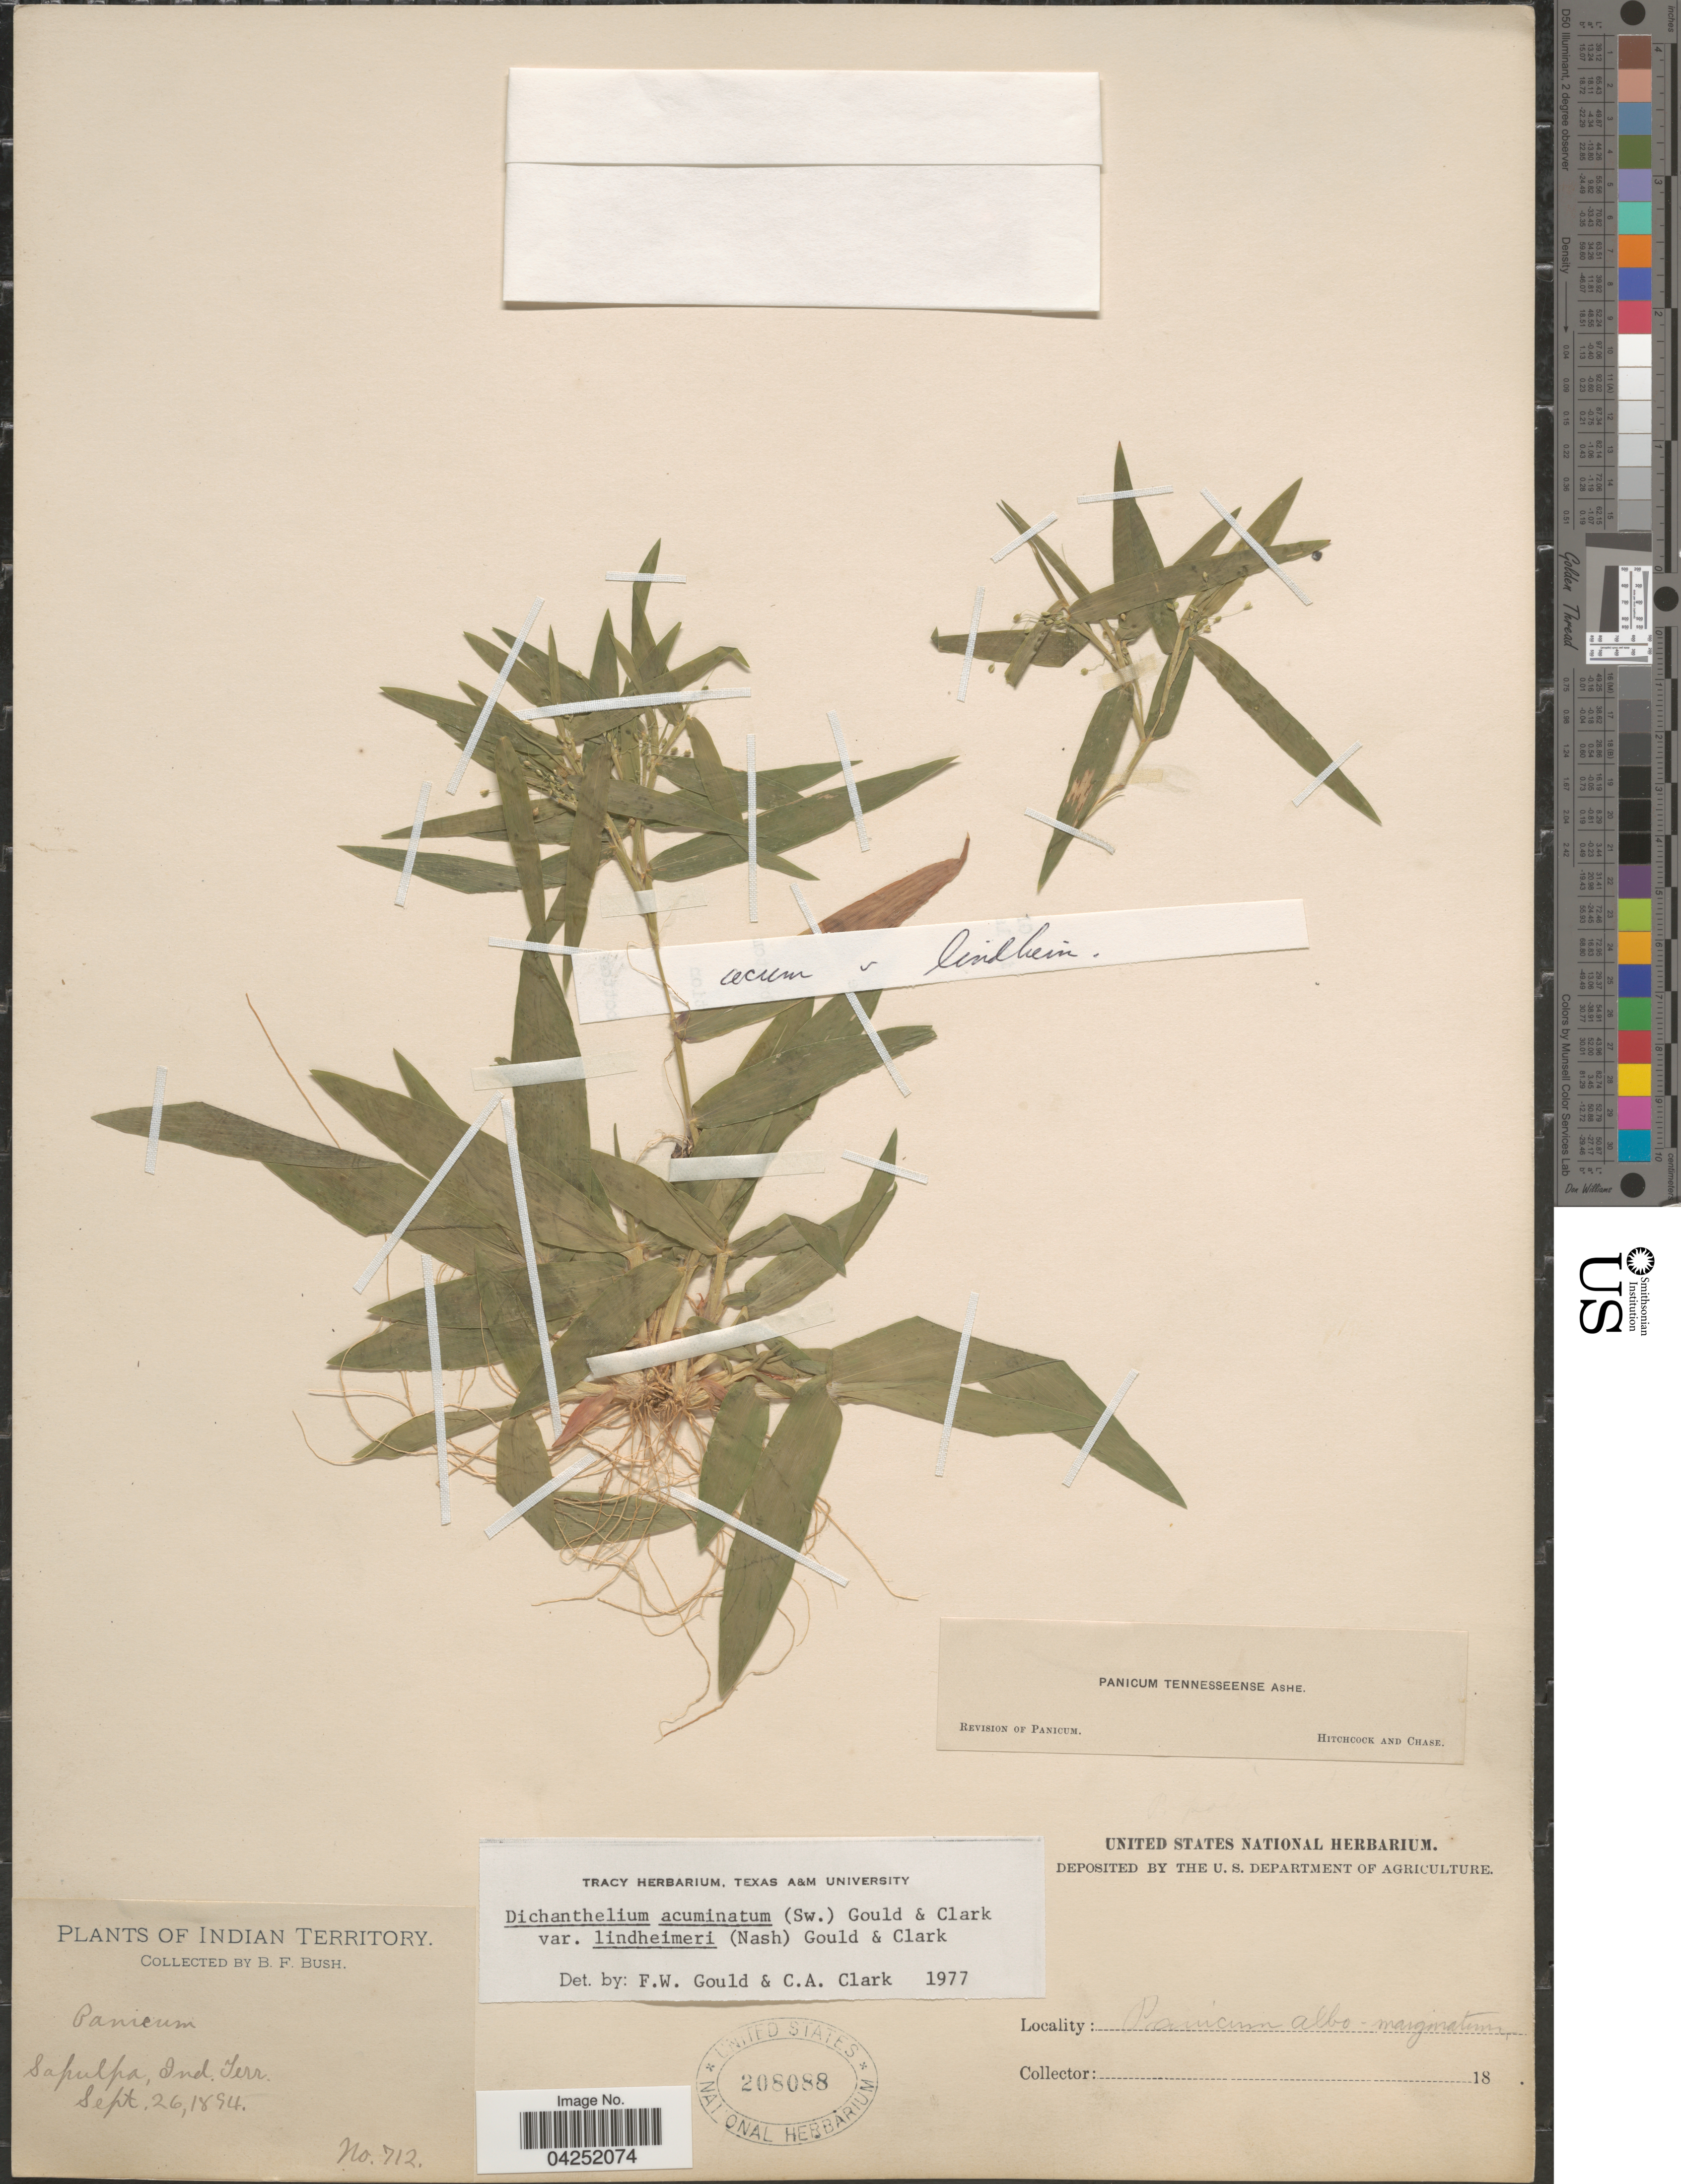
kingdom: Plantae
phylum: Tracheophyta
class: Liliopsida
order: Poales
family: Poaceae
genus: Dichanthelium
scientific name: Dichanthelium acuminatum var. lindheimeri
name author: (Nash) Gould & C.A. Clark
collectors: B. F. Bush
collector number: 712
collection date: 1894-09-26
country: United States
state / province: Oklahoma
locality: Indian Terriroty. Sapulpa.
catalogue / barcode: US 208088